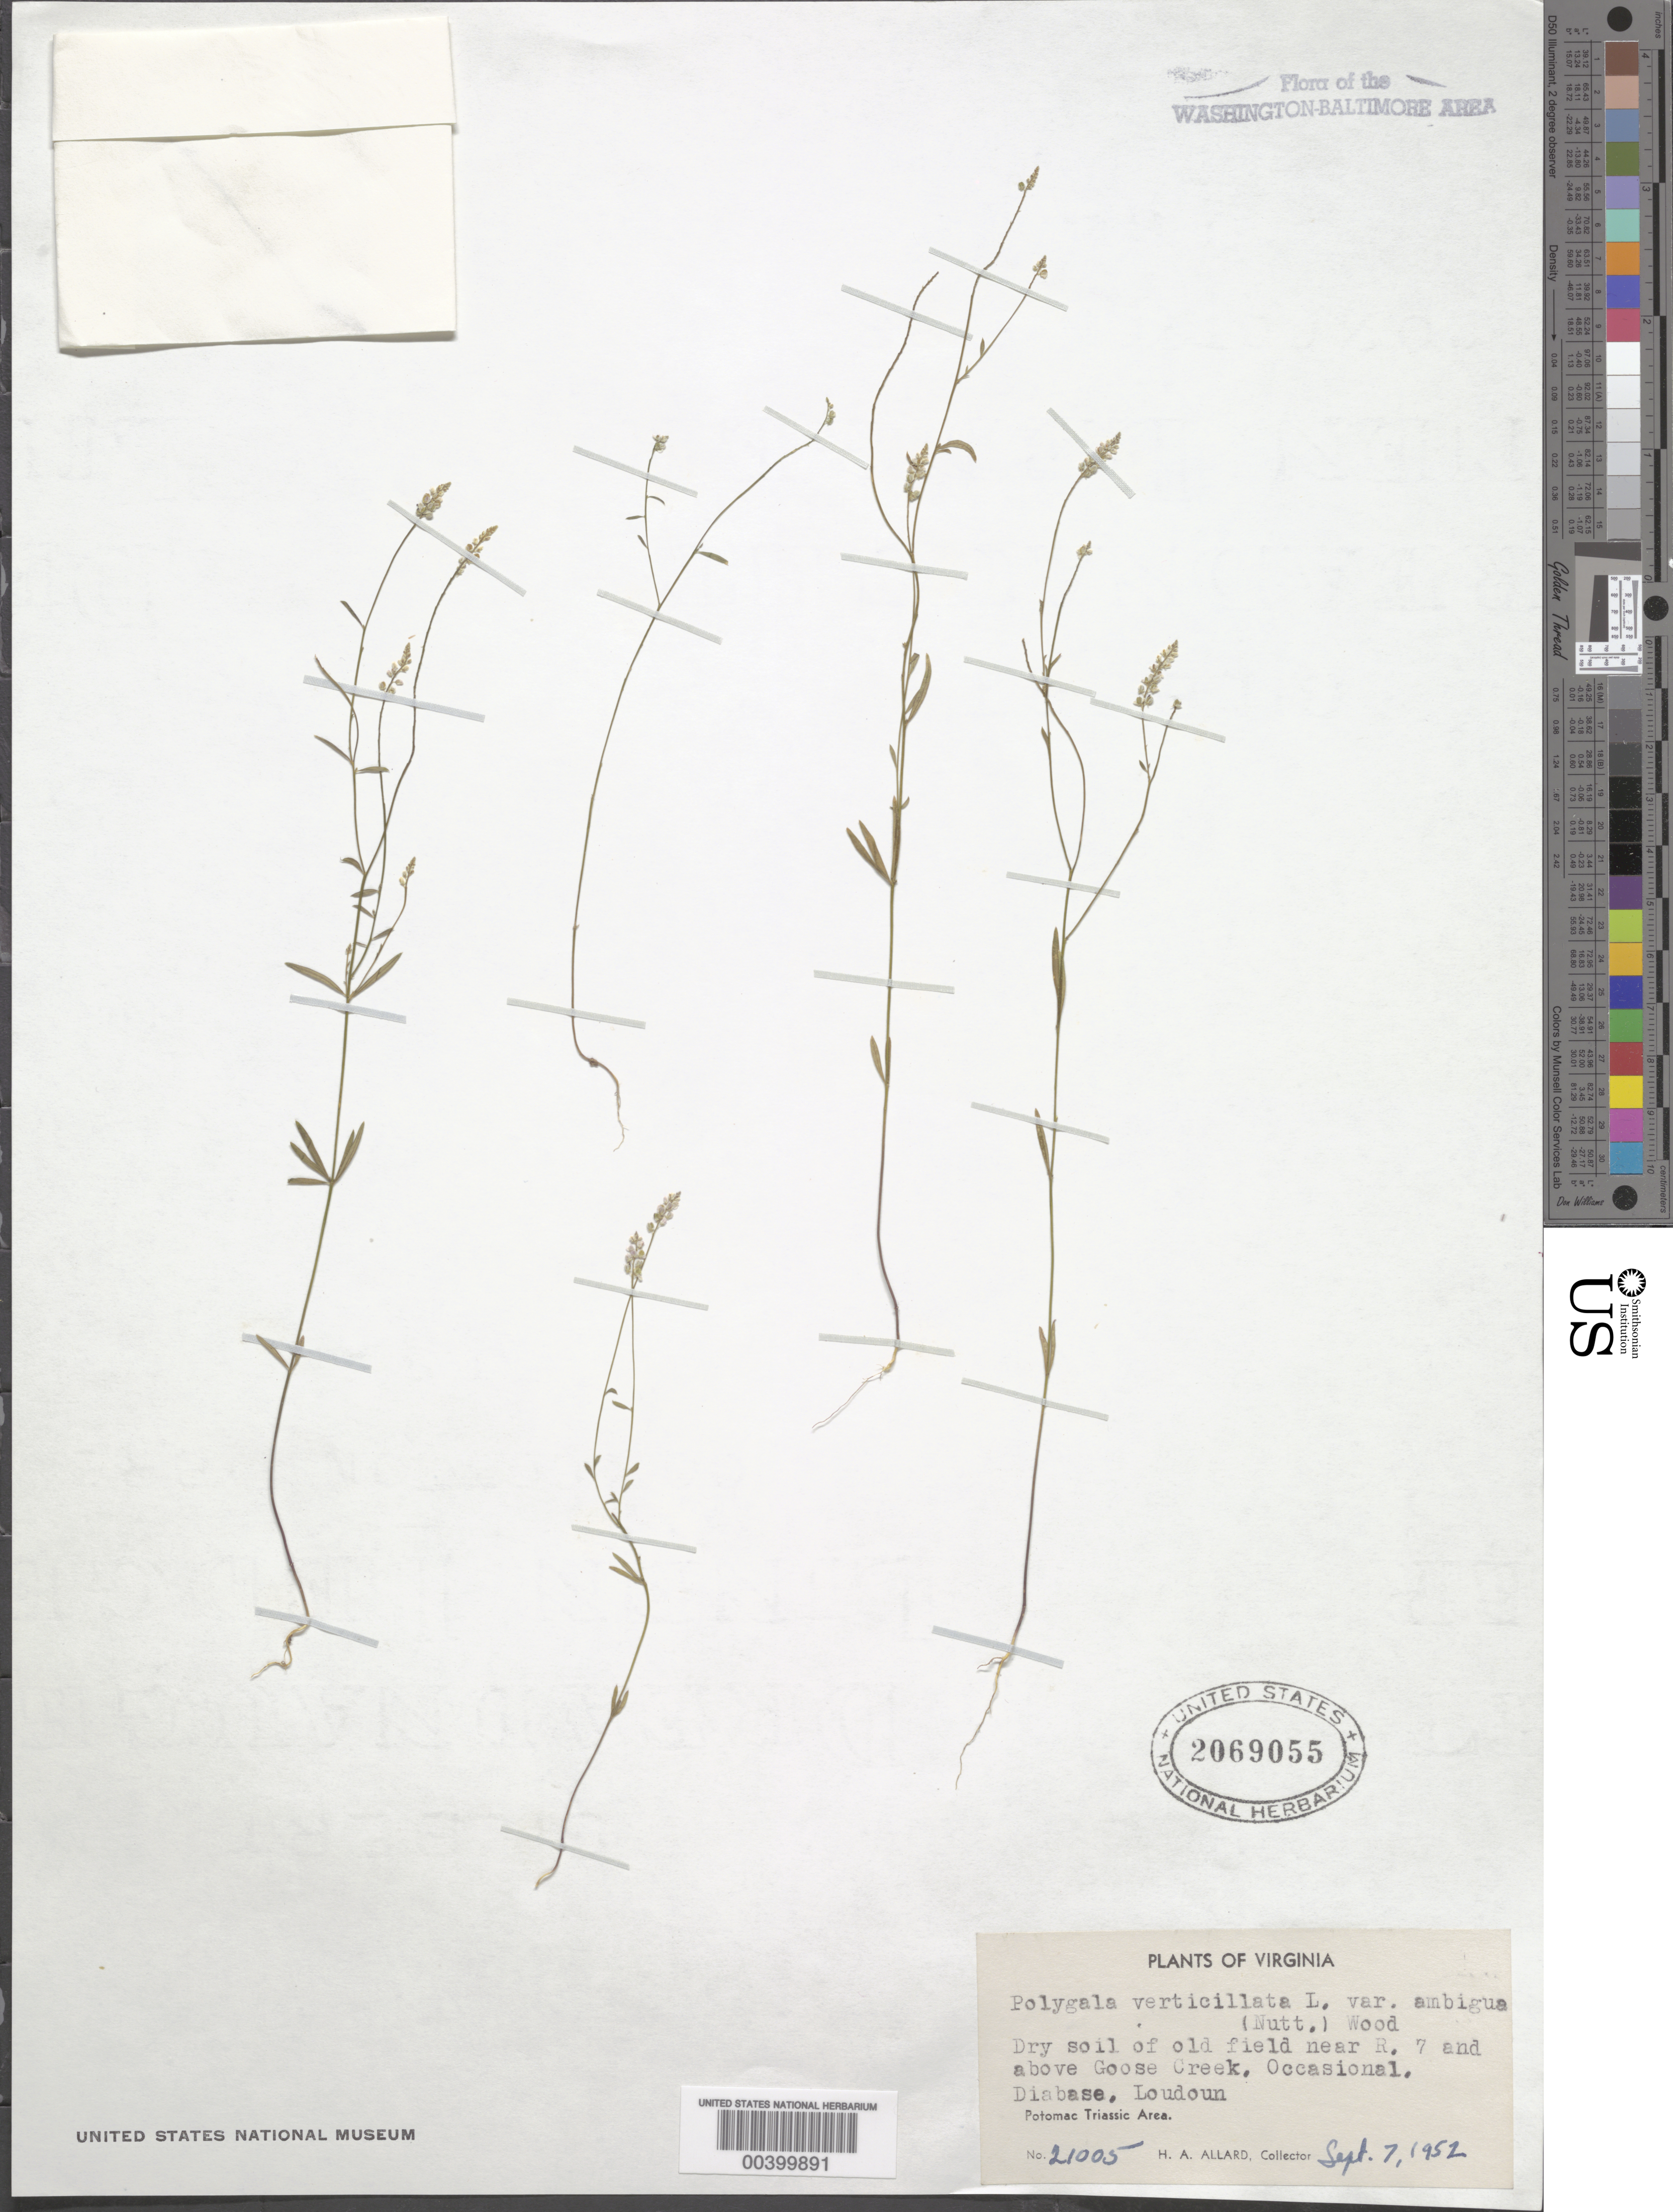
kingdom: Plantae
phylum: Tracheophyta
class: Magnoliopsida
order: Fabales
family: Polygalaceae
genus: Polygala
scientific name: Polygala verticillata var. ambigua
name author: (Nutt.) Alph. Wood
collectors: H. A. Allard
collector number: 21005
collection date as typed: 07 Sep 1952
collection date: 1952-09-07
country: United States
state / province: Virginia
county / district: Loudoun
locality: Route 7 vicinity, above Goose Creek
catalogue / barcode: US 2069055